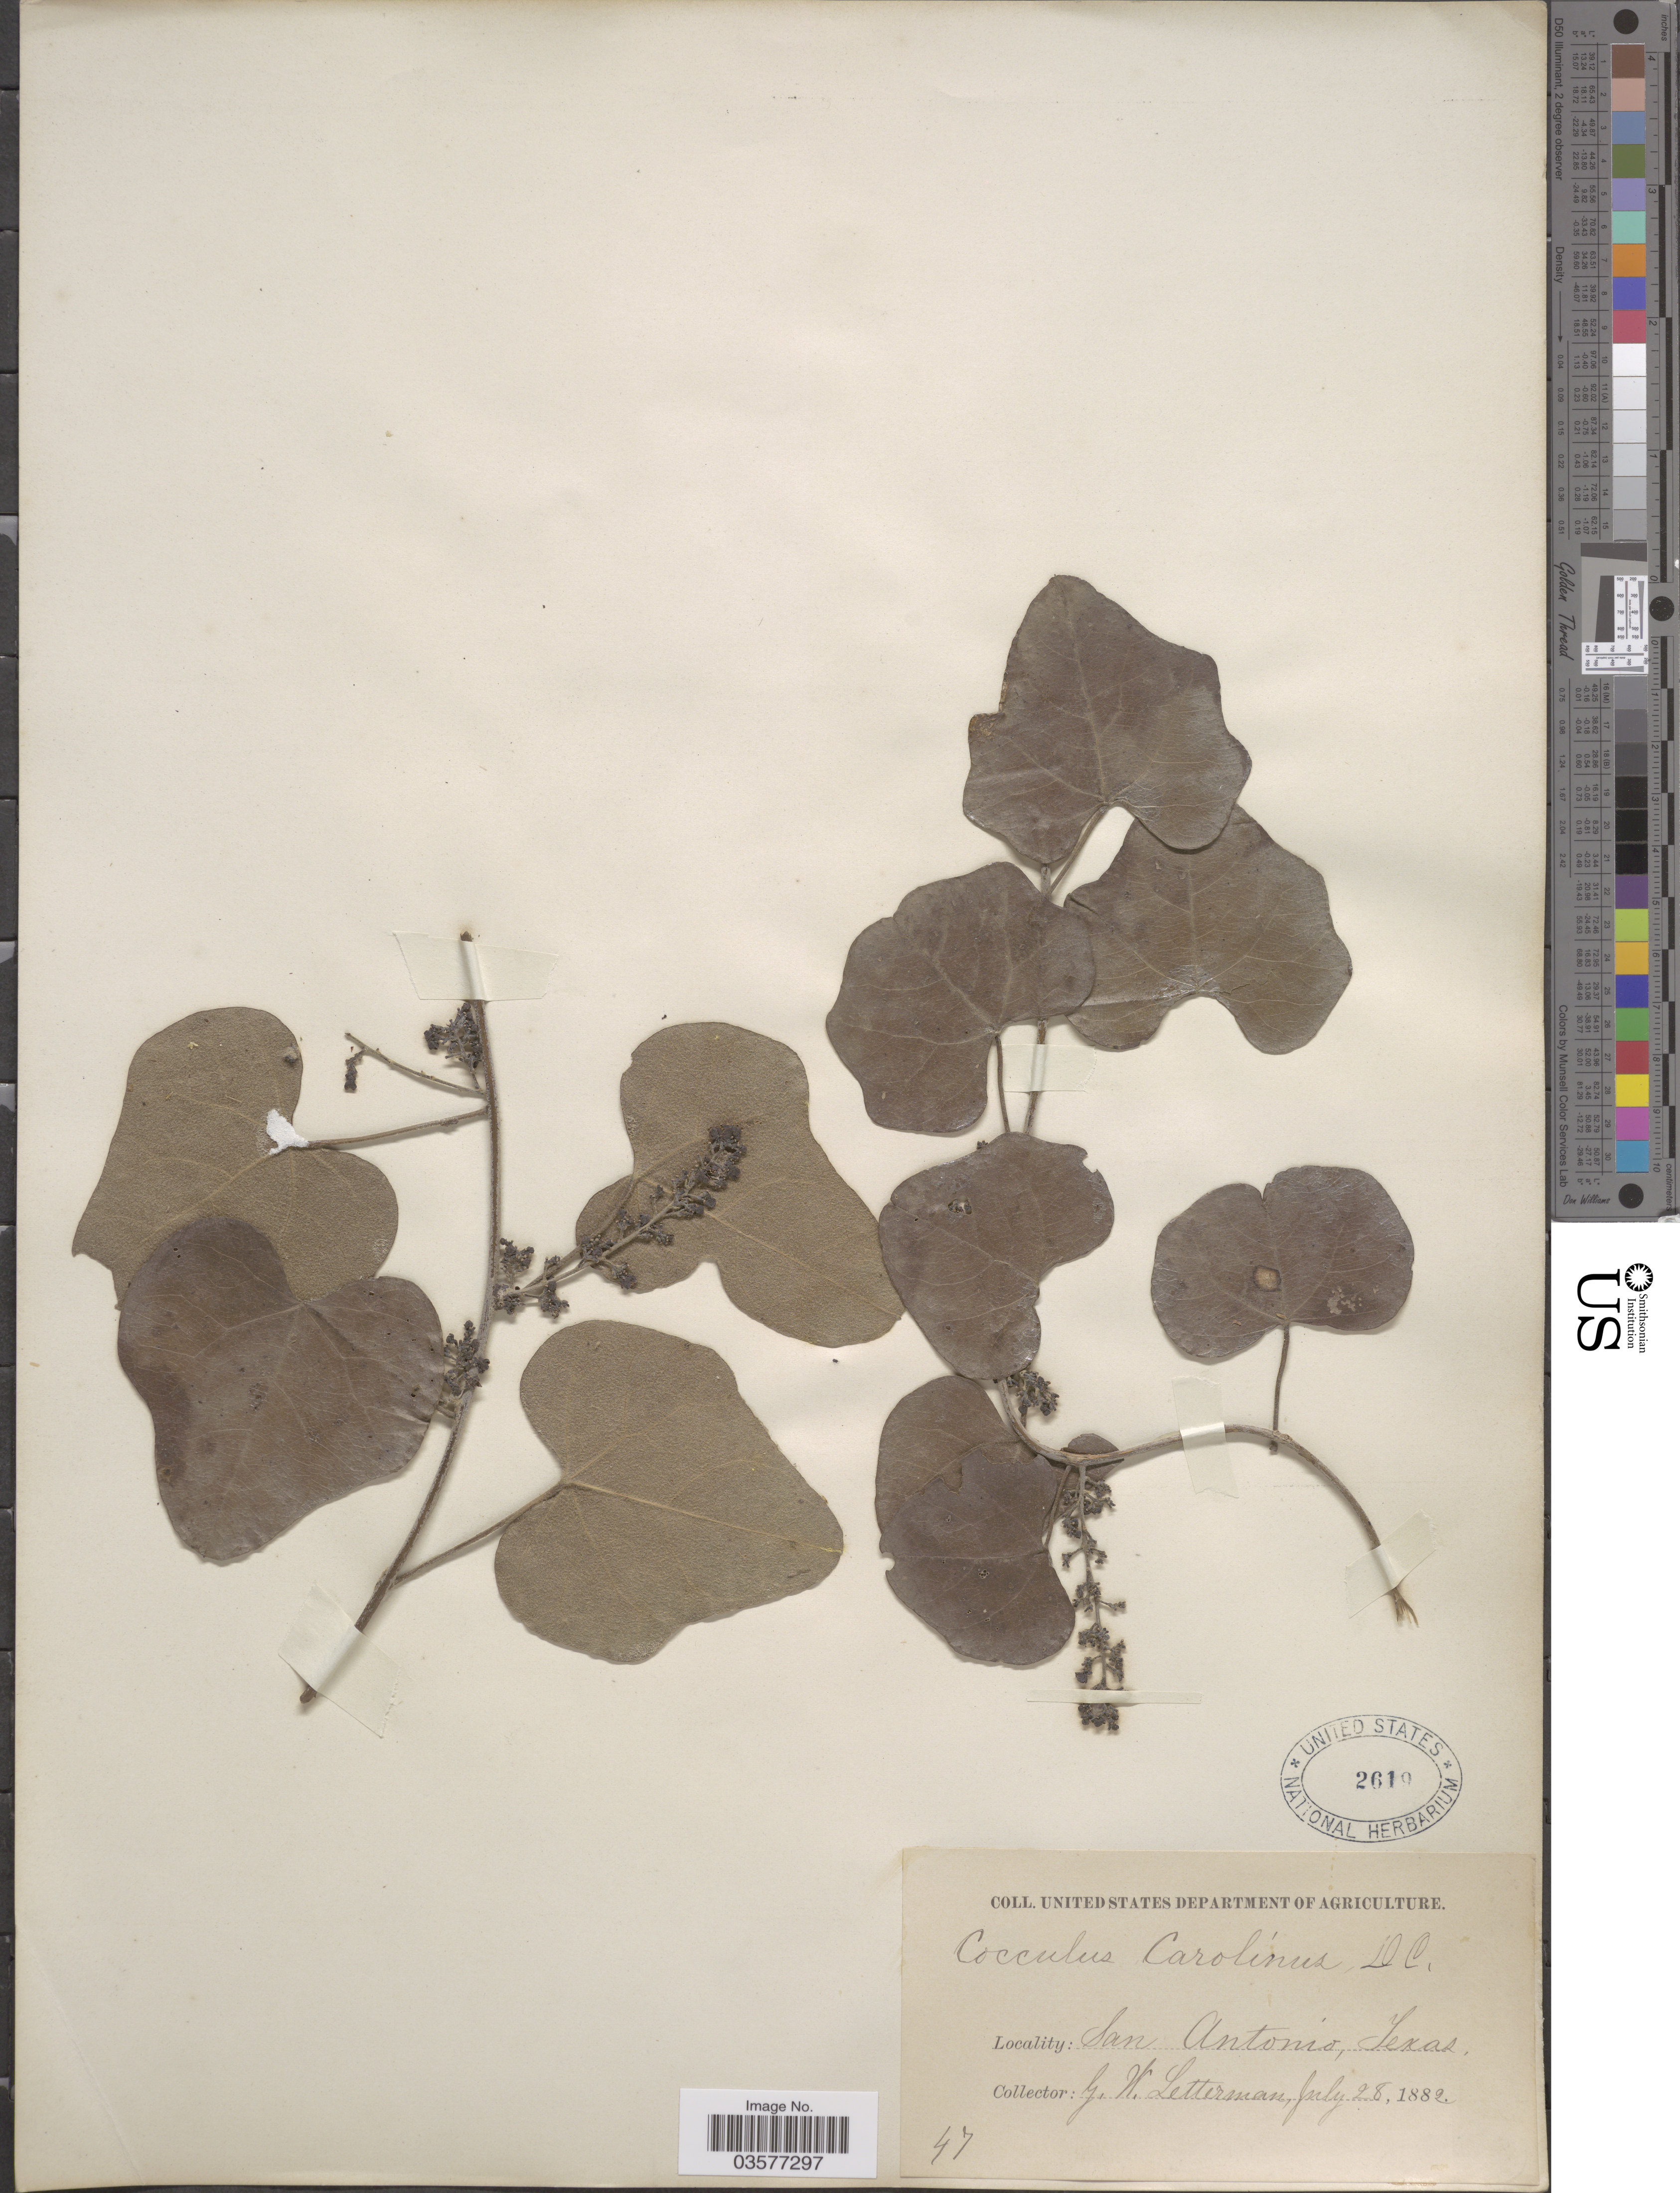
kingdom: Plantae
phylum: Tracheophyta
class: Magnoliopsida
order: Ranunculales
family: Menispermaceae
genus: Cocculus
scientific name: Cocculus carolinus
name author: (L.) DC.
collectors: G. W. Letterman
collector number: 47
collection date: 1882-07-28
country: United States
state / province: Texas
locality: San Antonio.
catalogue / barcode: US 2619